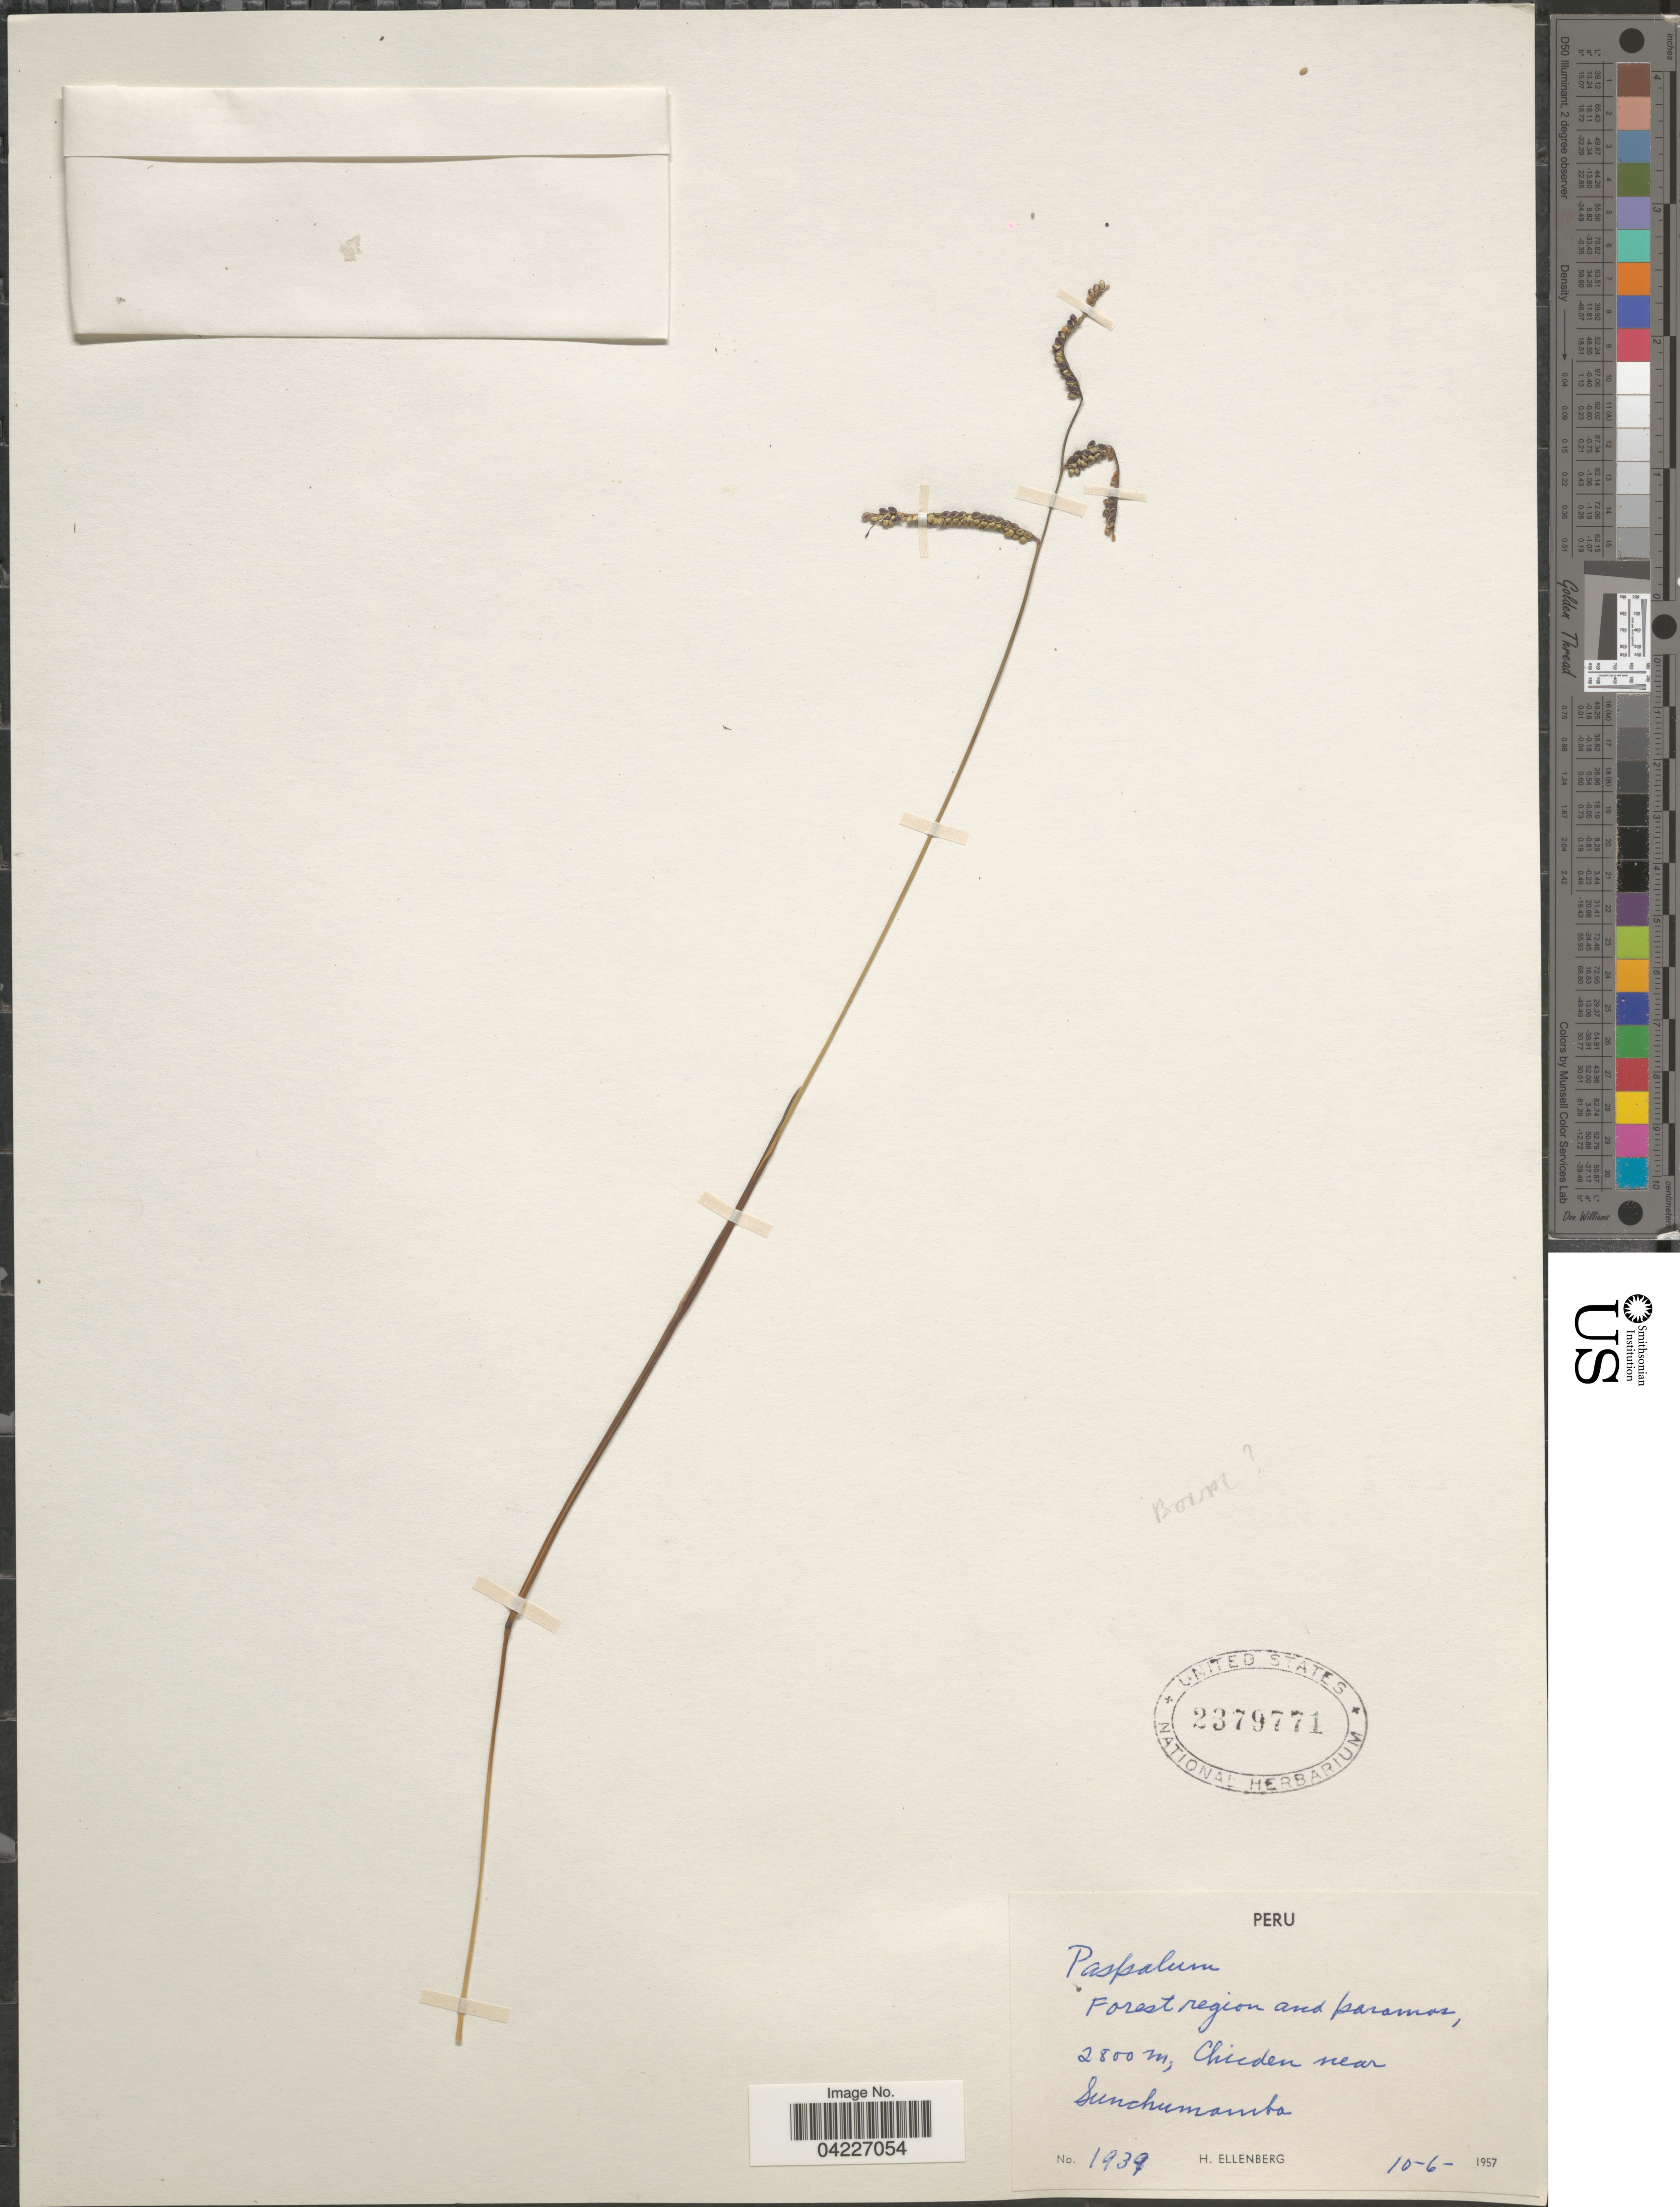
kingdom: Plantae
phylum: Tracheophyta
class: Liliopsida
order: Poales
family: Poaceae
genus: Paspalum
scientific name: Paspalum sp.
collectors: H. Ellenberg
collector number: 1939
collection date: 1957-06-10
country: Peru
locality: Forest region and paramos, Chicden near Sunchumamba.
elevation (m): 2800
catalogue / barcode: US 2379771